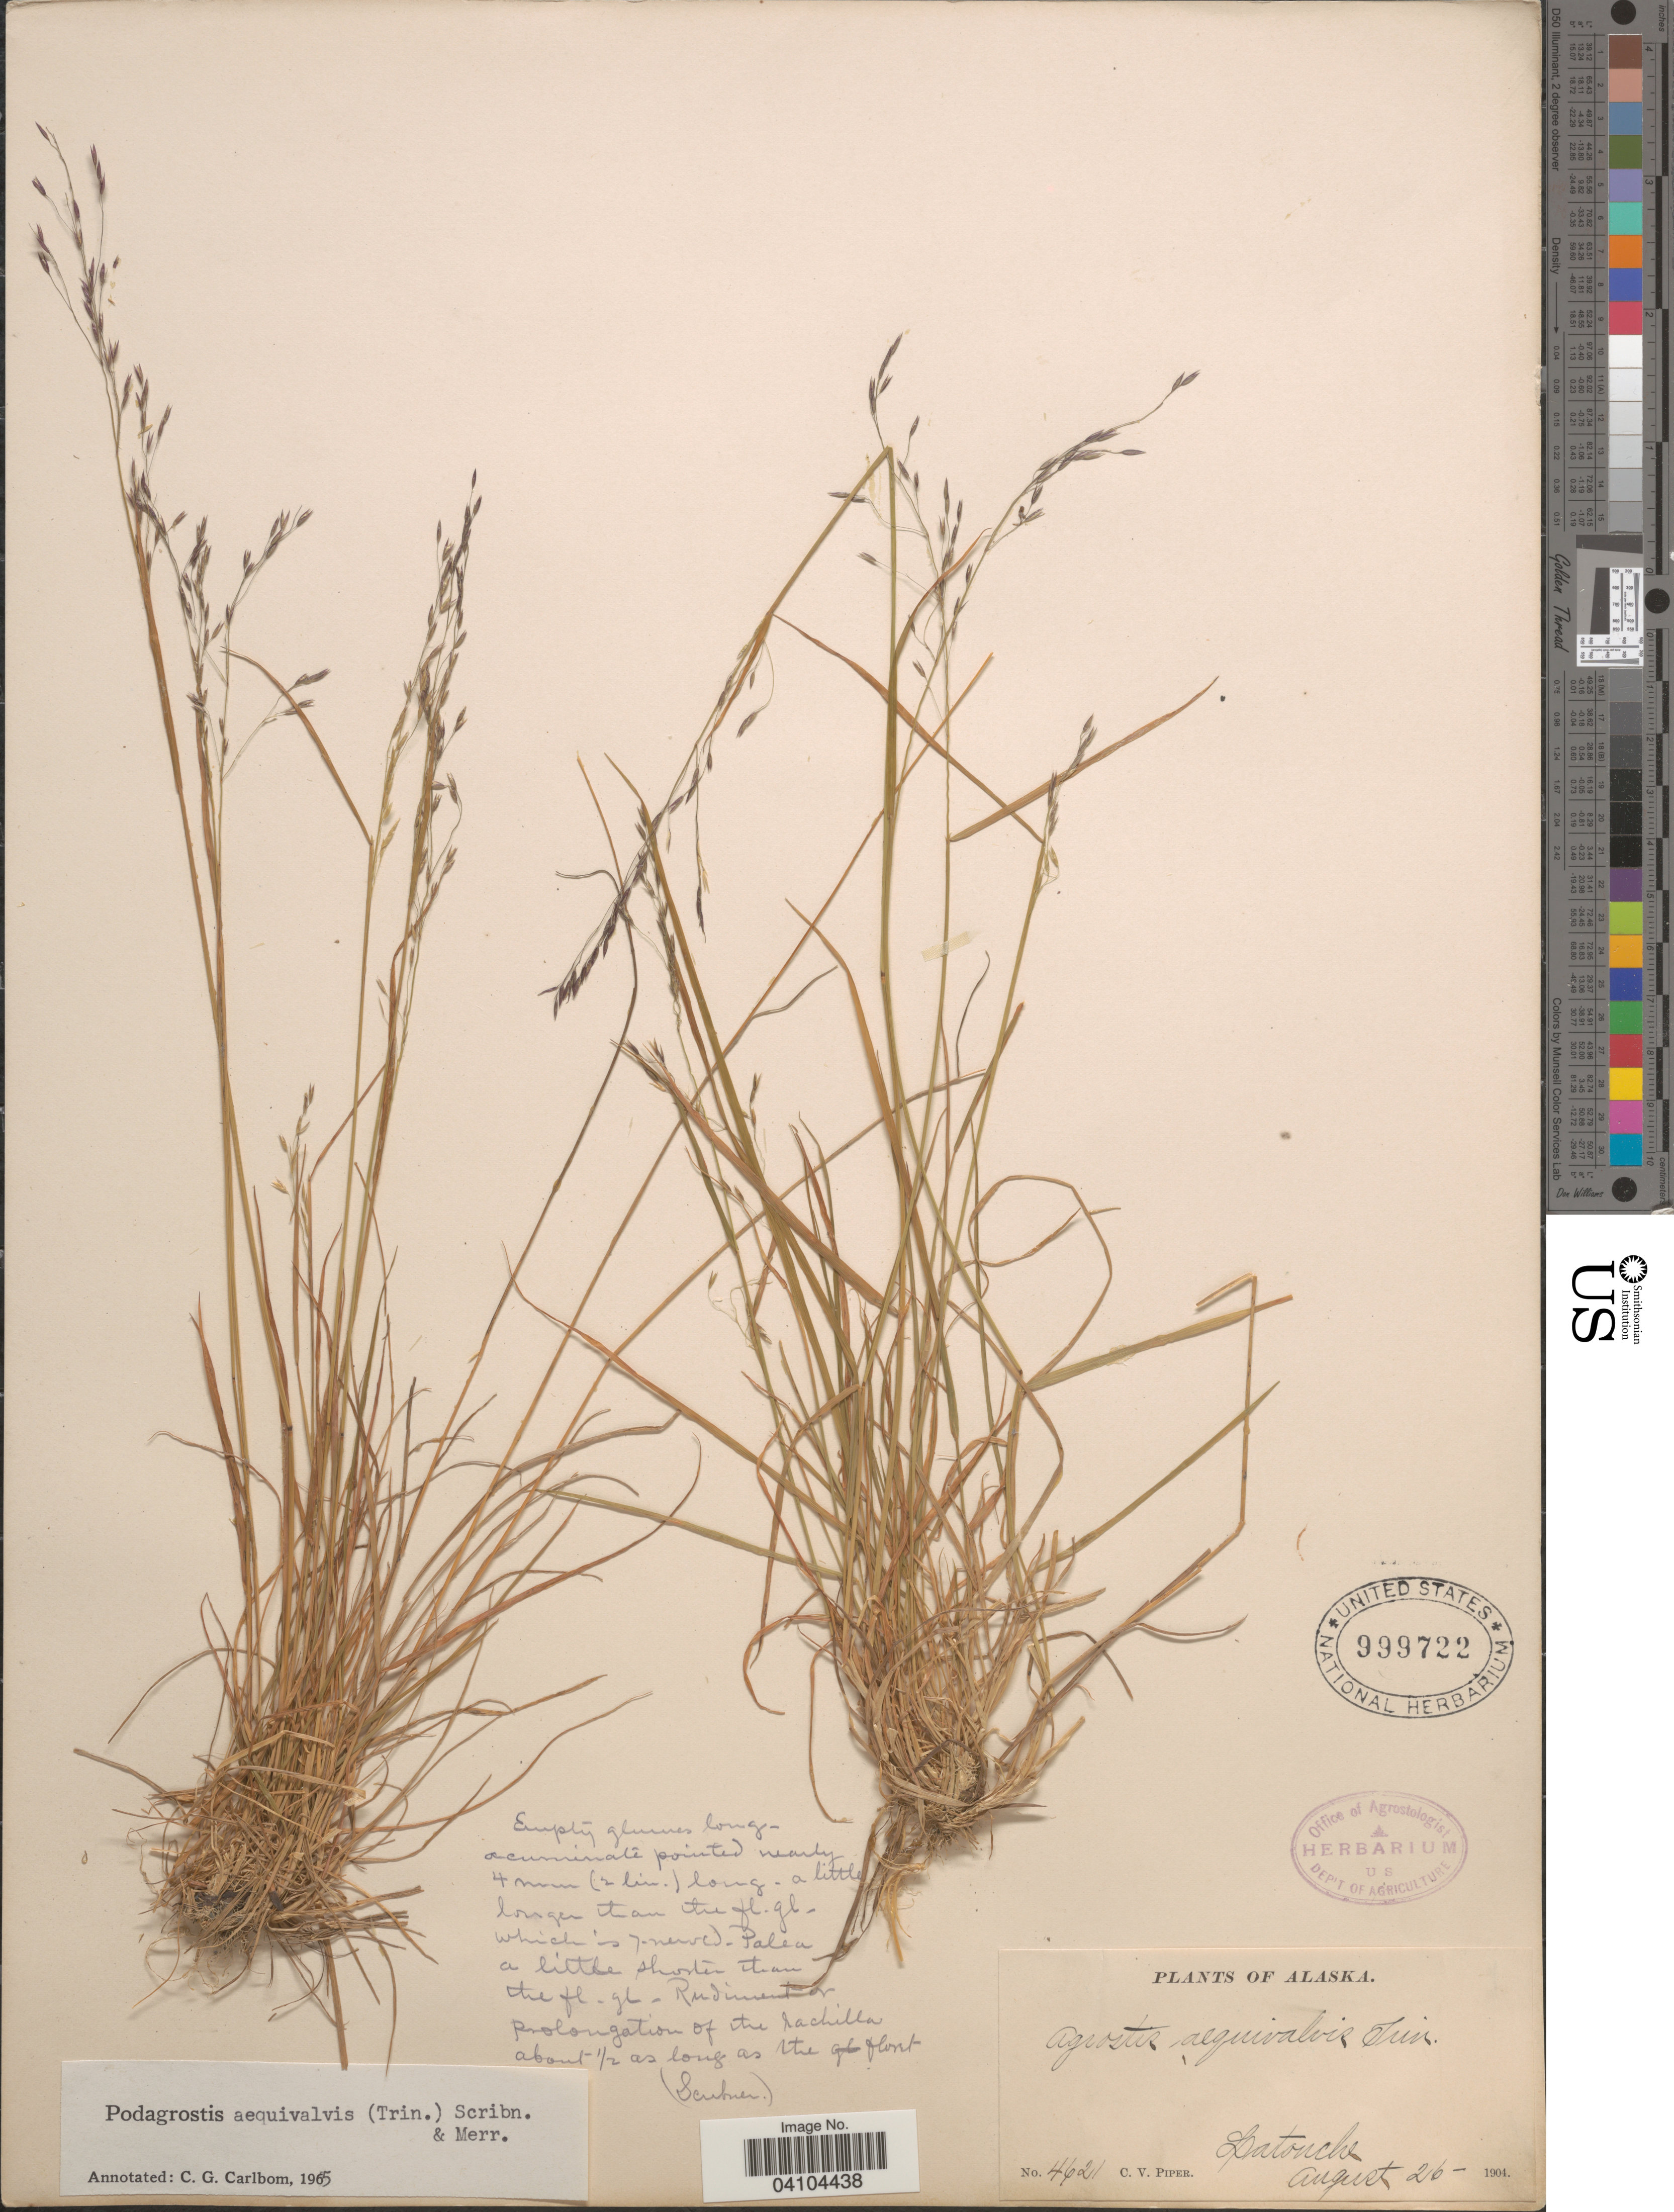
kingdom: Plantae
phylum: Tracheophyta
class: Liliopsida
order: Poales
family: Poaceae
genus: Podagrostis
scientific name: Podagrostis aequivalvis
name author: (Trin.) Scribn. & Merr.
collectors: C. V. Piper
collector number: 462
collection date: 1904-08-26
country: United States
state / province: Alaska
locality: Latouche.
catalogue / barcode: US 999722